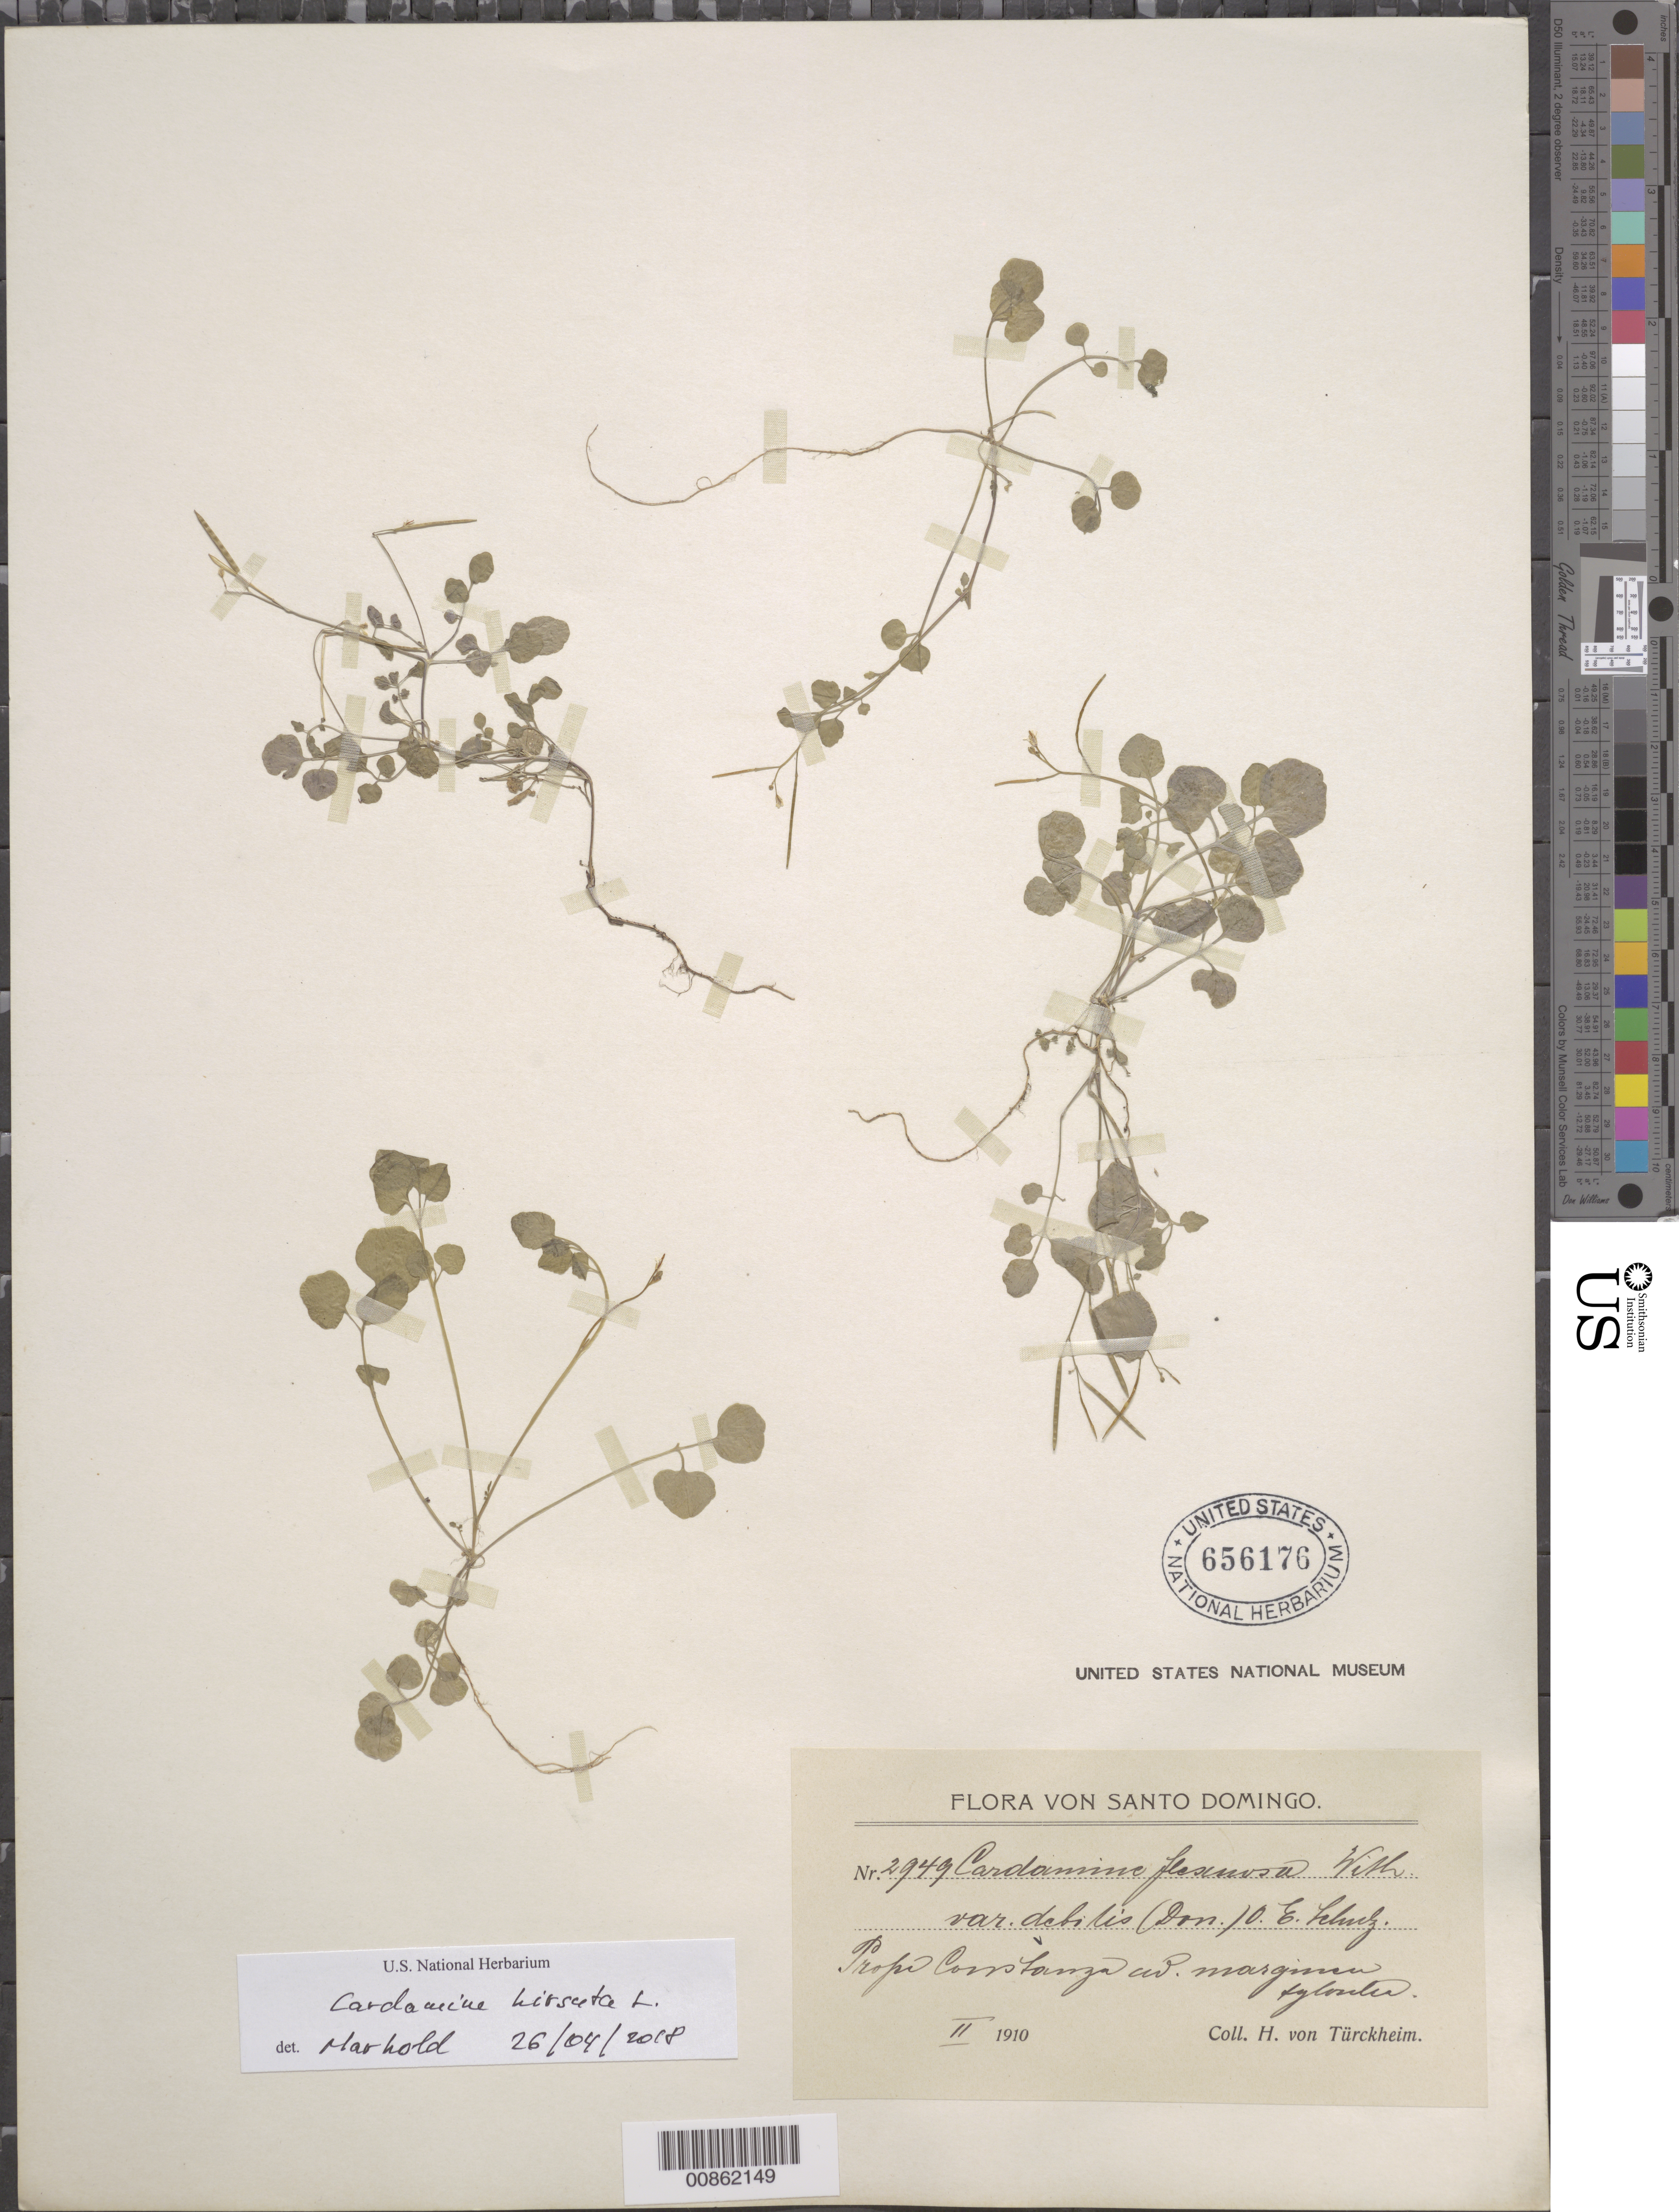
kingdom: Plantae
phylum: Tracheophyta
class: Magnoliopsida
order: Brassicales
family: Brassicaceae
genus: Cardamine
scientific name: Cardamine hirsuta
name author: L.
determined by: Marhold, K.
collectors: H. von Türckheim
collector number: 2949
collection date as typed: Feb 1910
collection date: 1910-02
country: Dominican Republic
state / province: La Vega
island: Hispaniola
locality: Prope Constanza.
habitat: Ad marginem sylvarum.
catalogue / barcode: US 656176